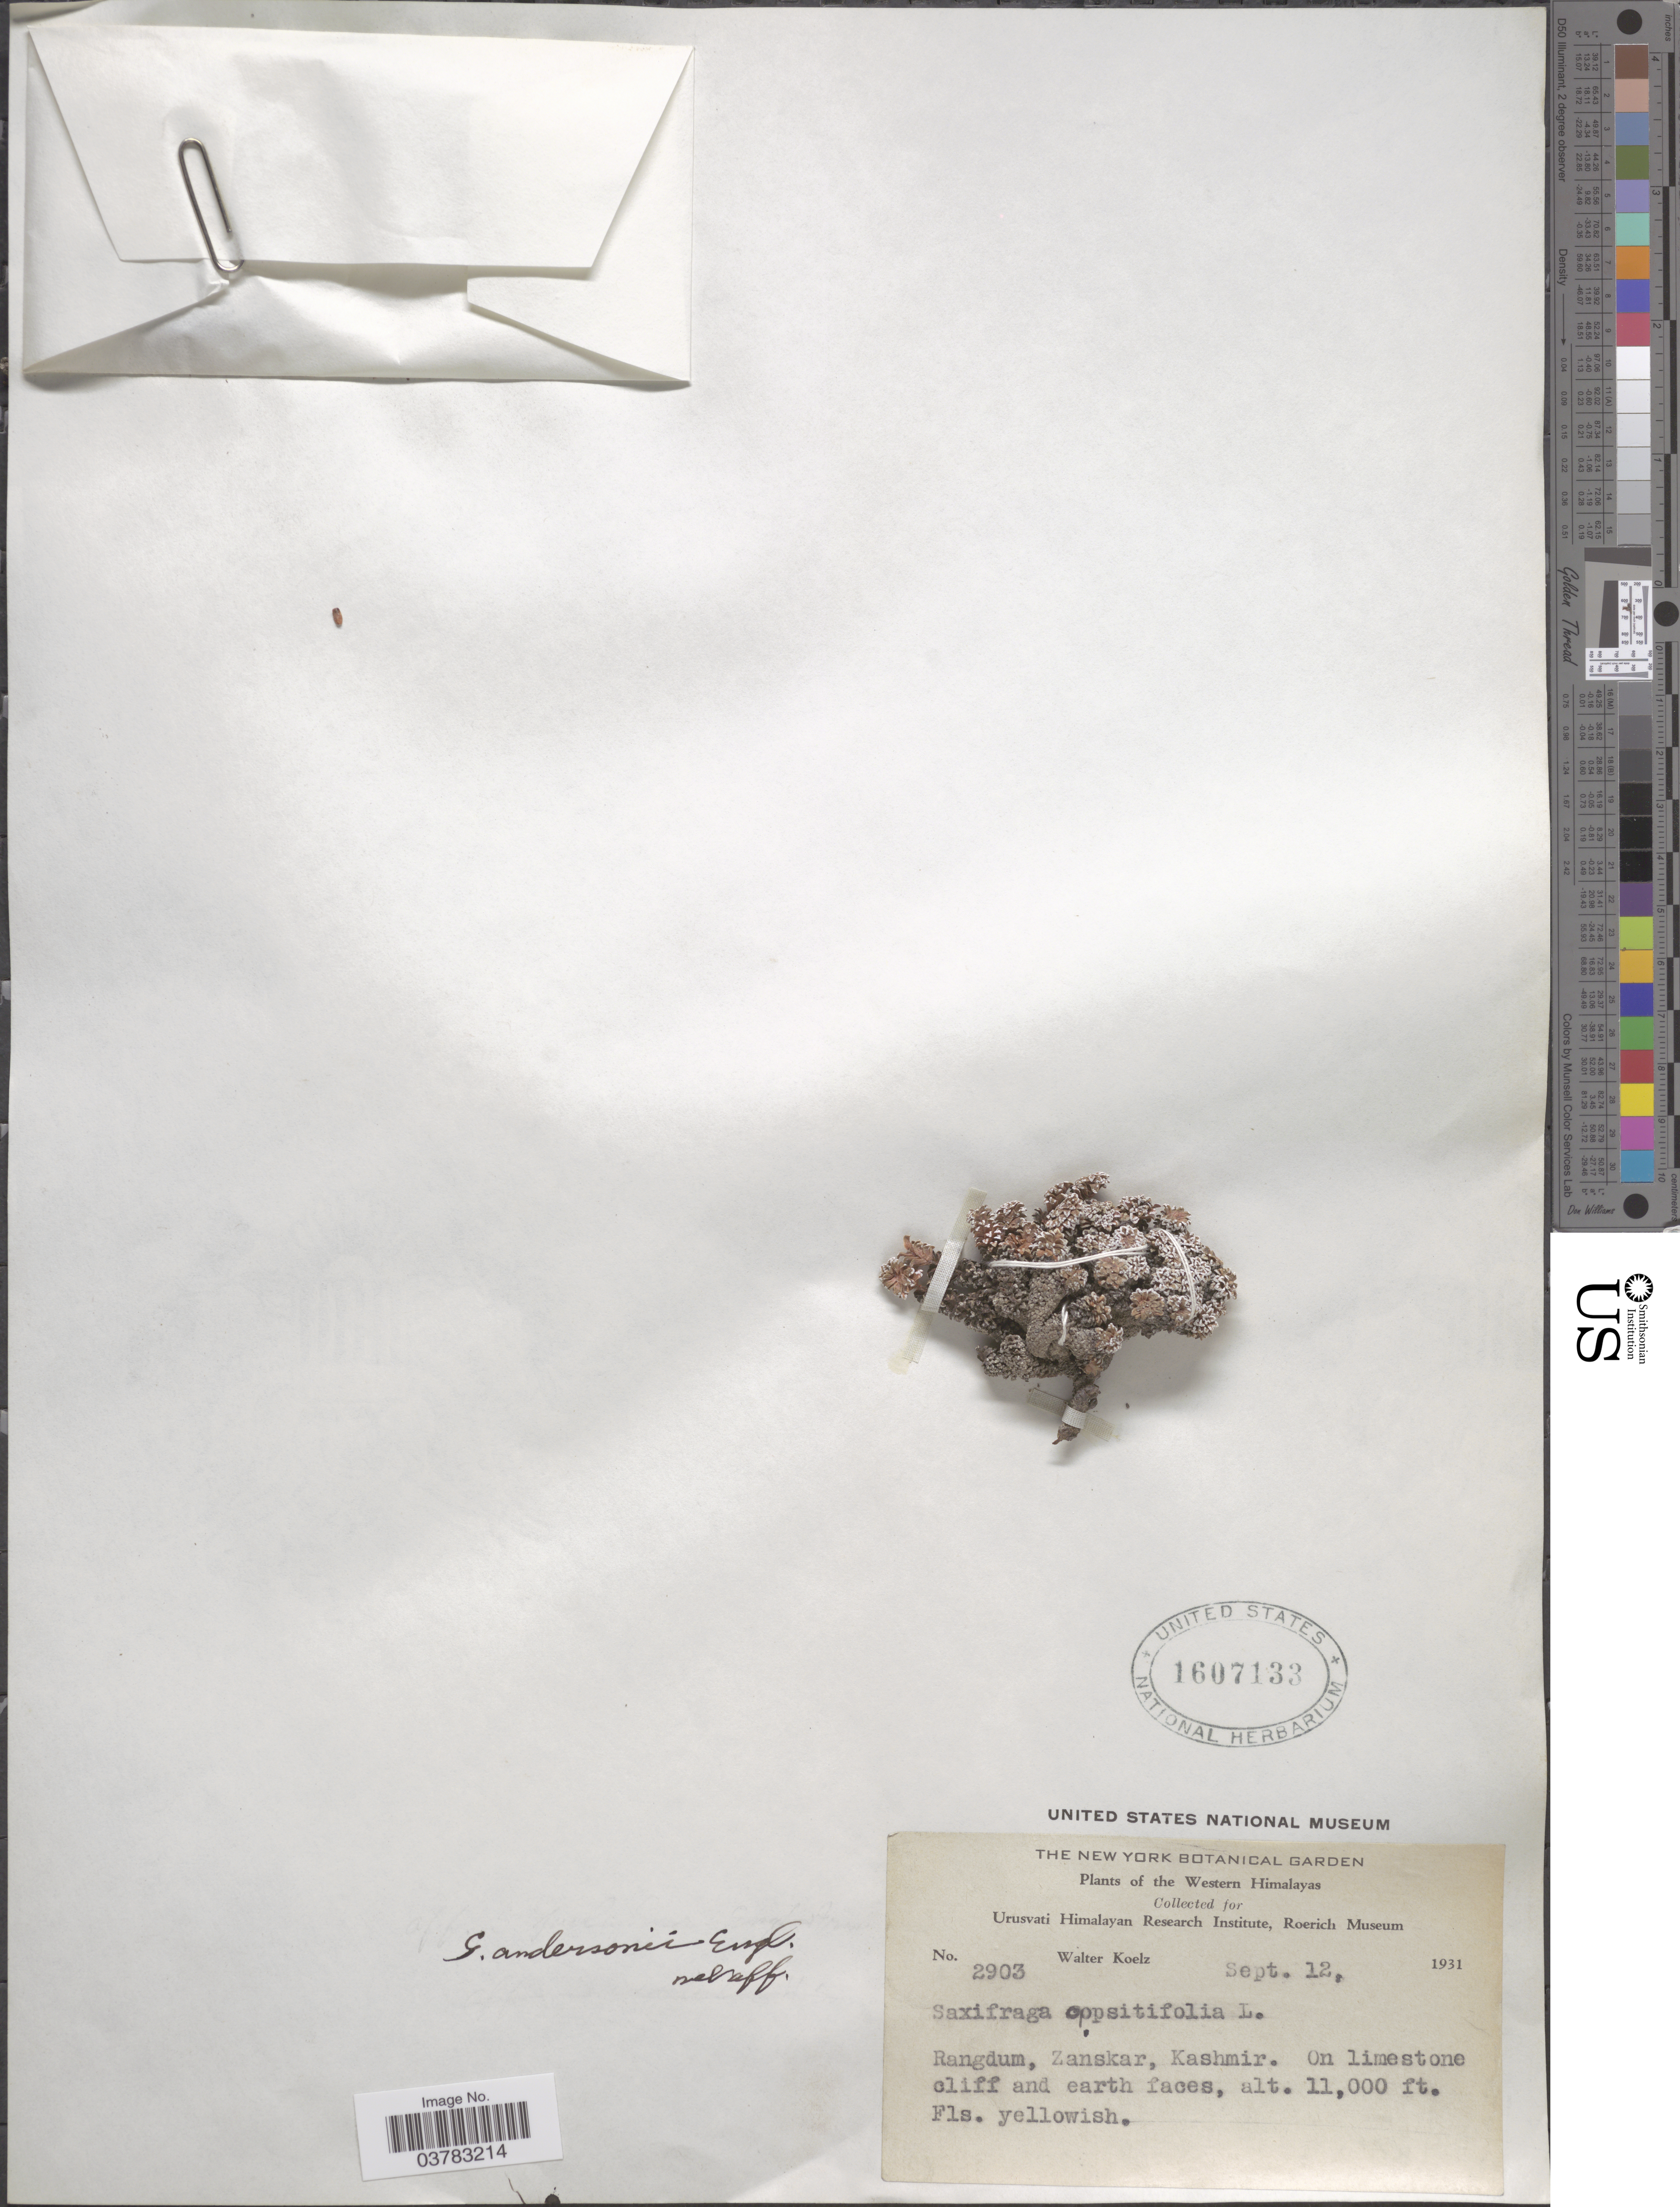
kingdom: Plantae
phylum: Tracheophyta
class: Magnoliopsida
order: Saxifragales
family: Saxifragaceae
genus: Saxifraga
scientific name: Saxifraga andersonii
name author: Engl.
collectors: W. N. Koelz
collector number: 2903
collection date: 1931-09-12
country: India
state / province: Jammu and Kashmir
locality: Western Himalayas. Rangdum, Zanskar, Kashmir.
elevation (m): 3353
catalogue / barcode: US 1607133